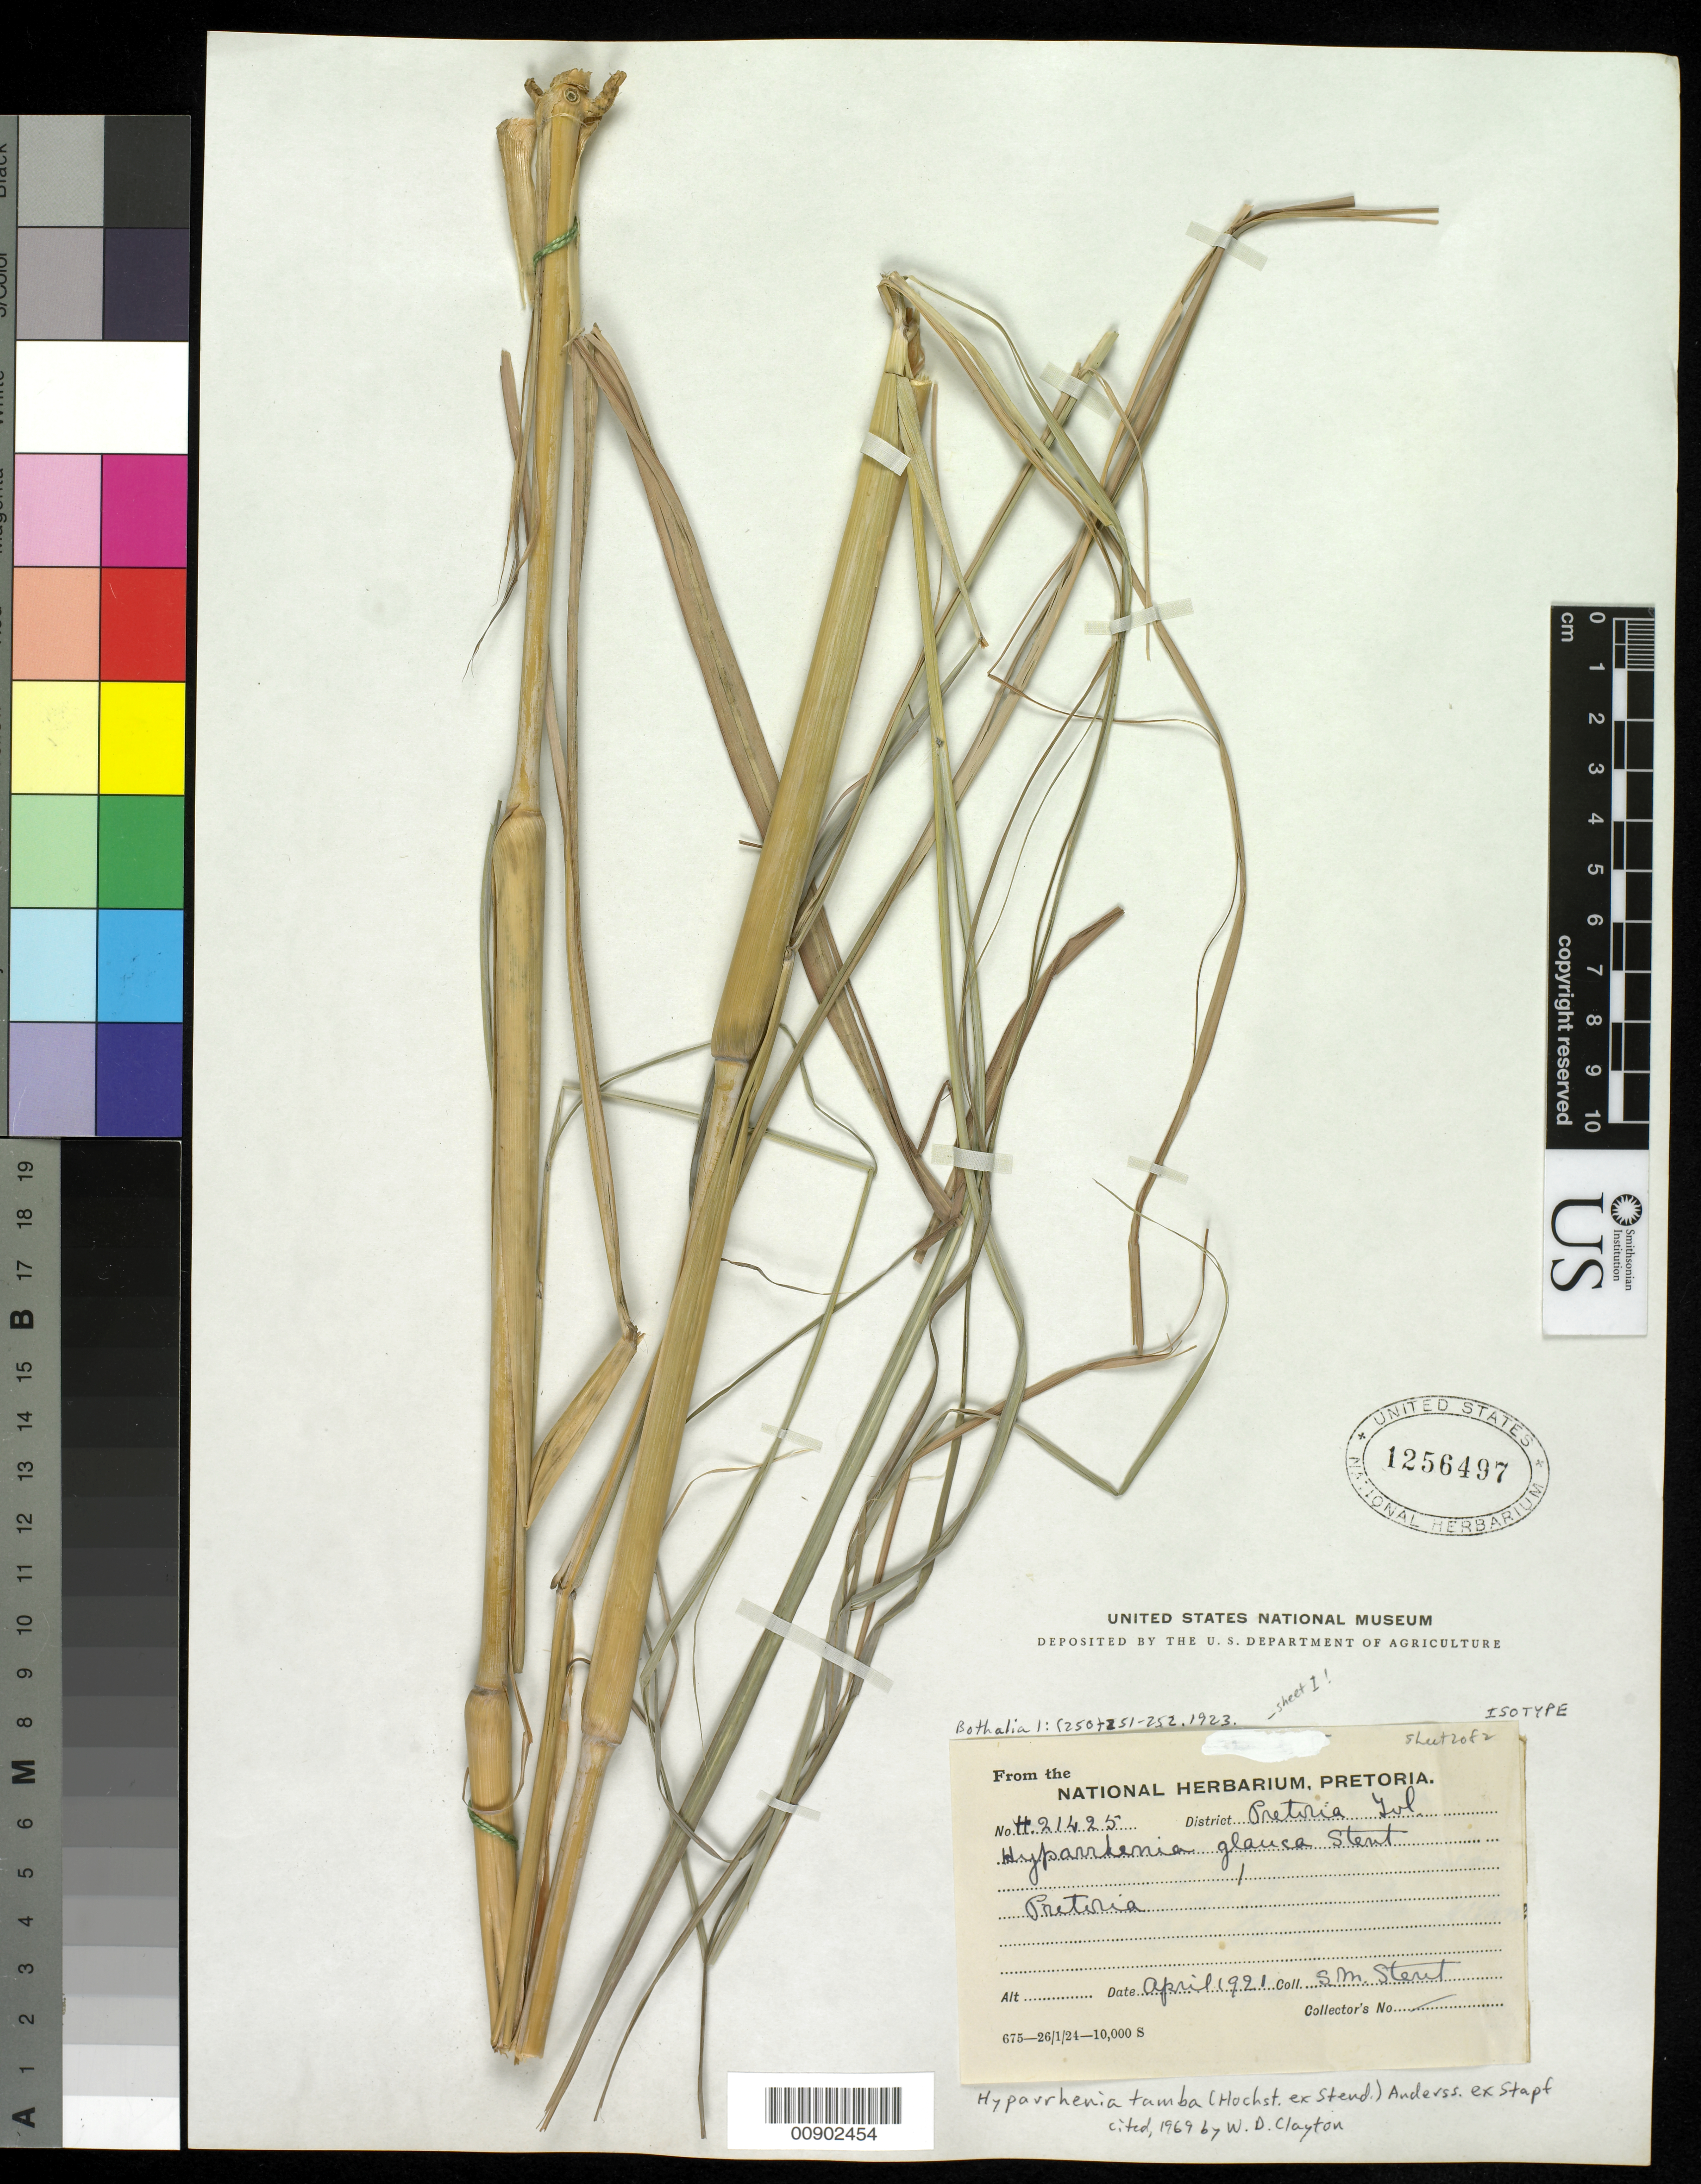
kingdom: Plantae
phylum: Tracheophyta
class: Liliopsida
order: Poales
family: Poaceae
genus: Hyparrhenia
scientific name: Hyparrhenia glauca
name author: Stent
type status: Isotype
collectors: S. Stent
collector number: H 21425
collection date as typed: Apr 1921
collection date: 1921-04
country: South Africa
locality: Pretoria. [Protologue, "Groenkloof Valley, Pretoria"]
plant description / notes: Currently accepted name as cited by W.D. Clayton (1969).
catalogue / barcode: US 1256497